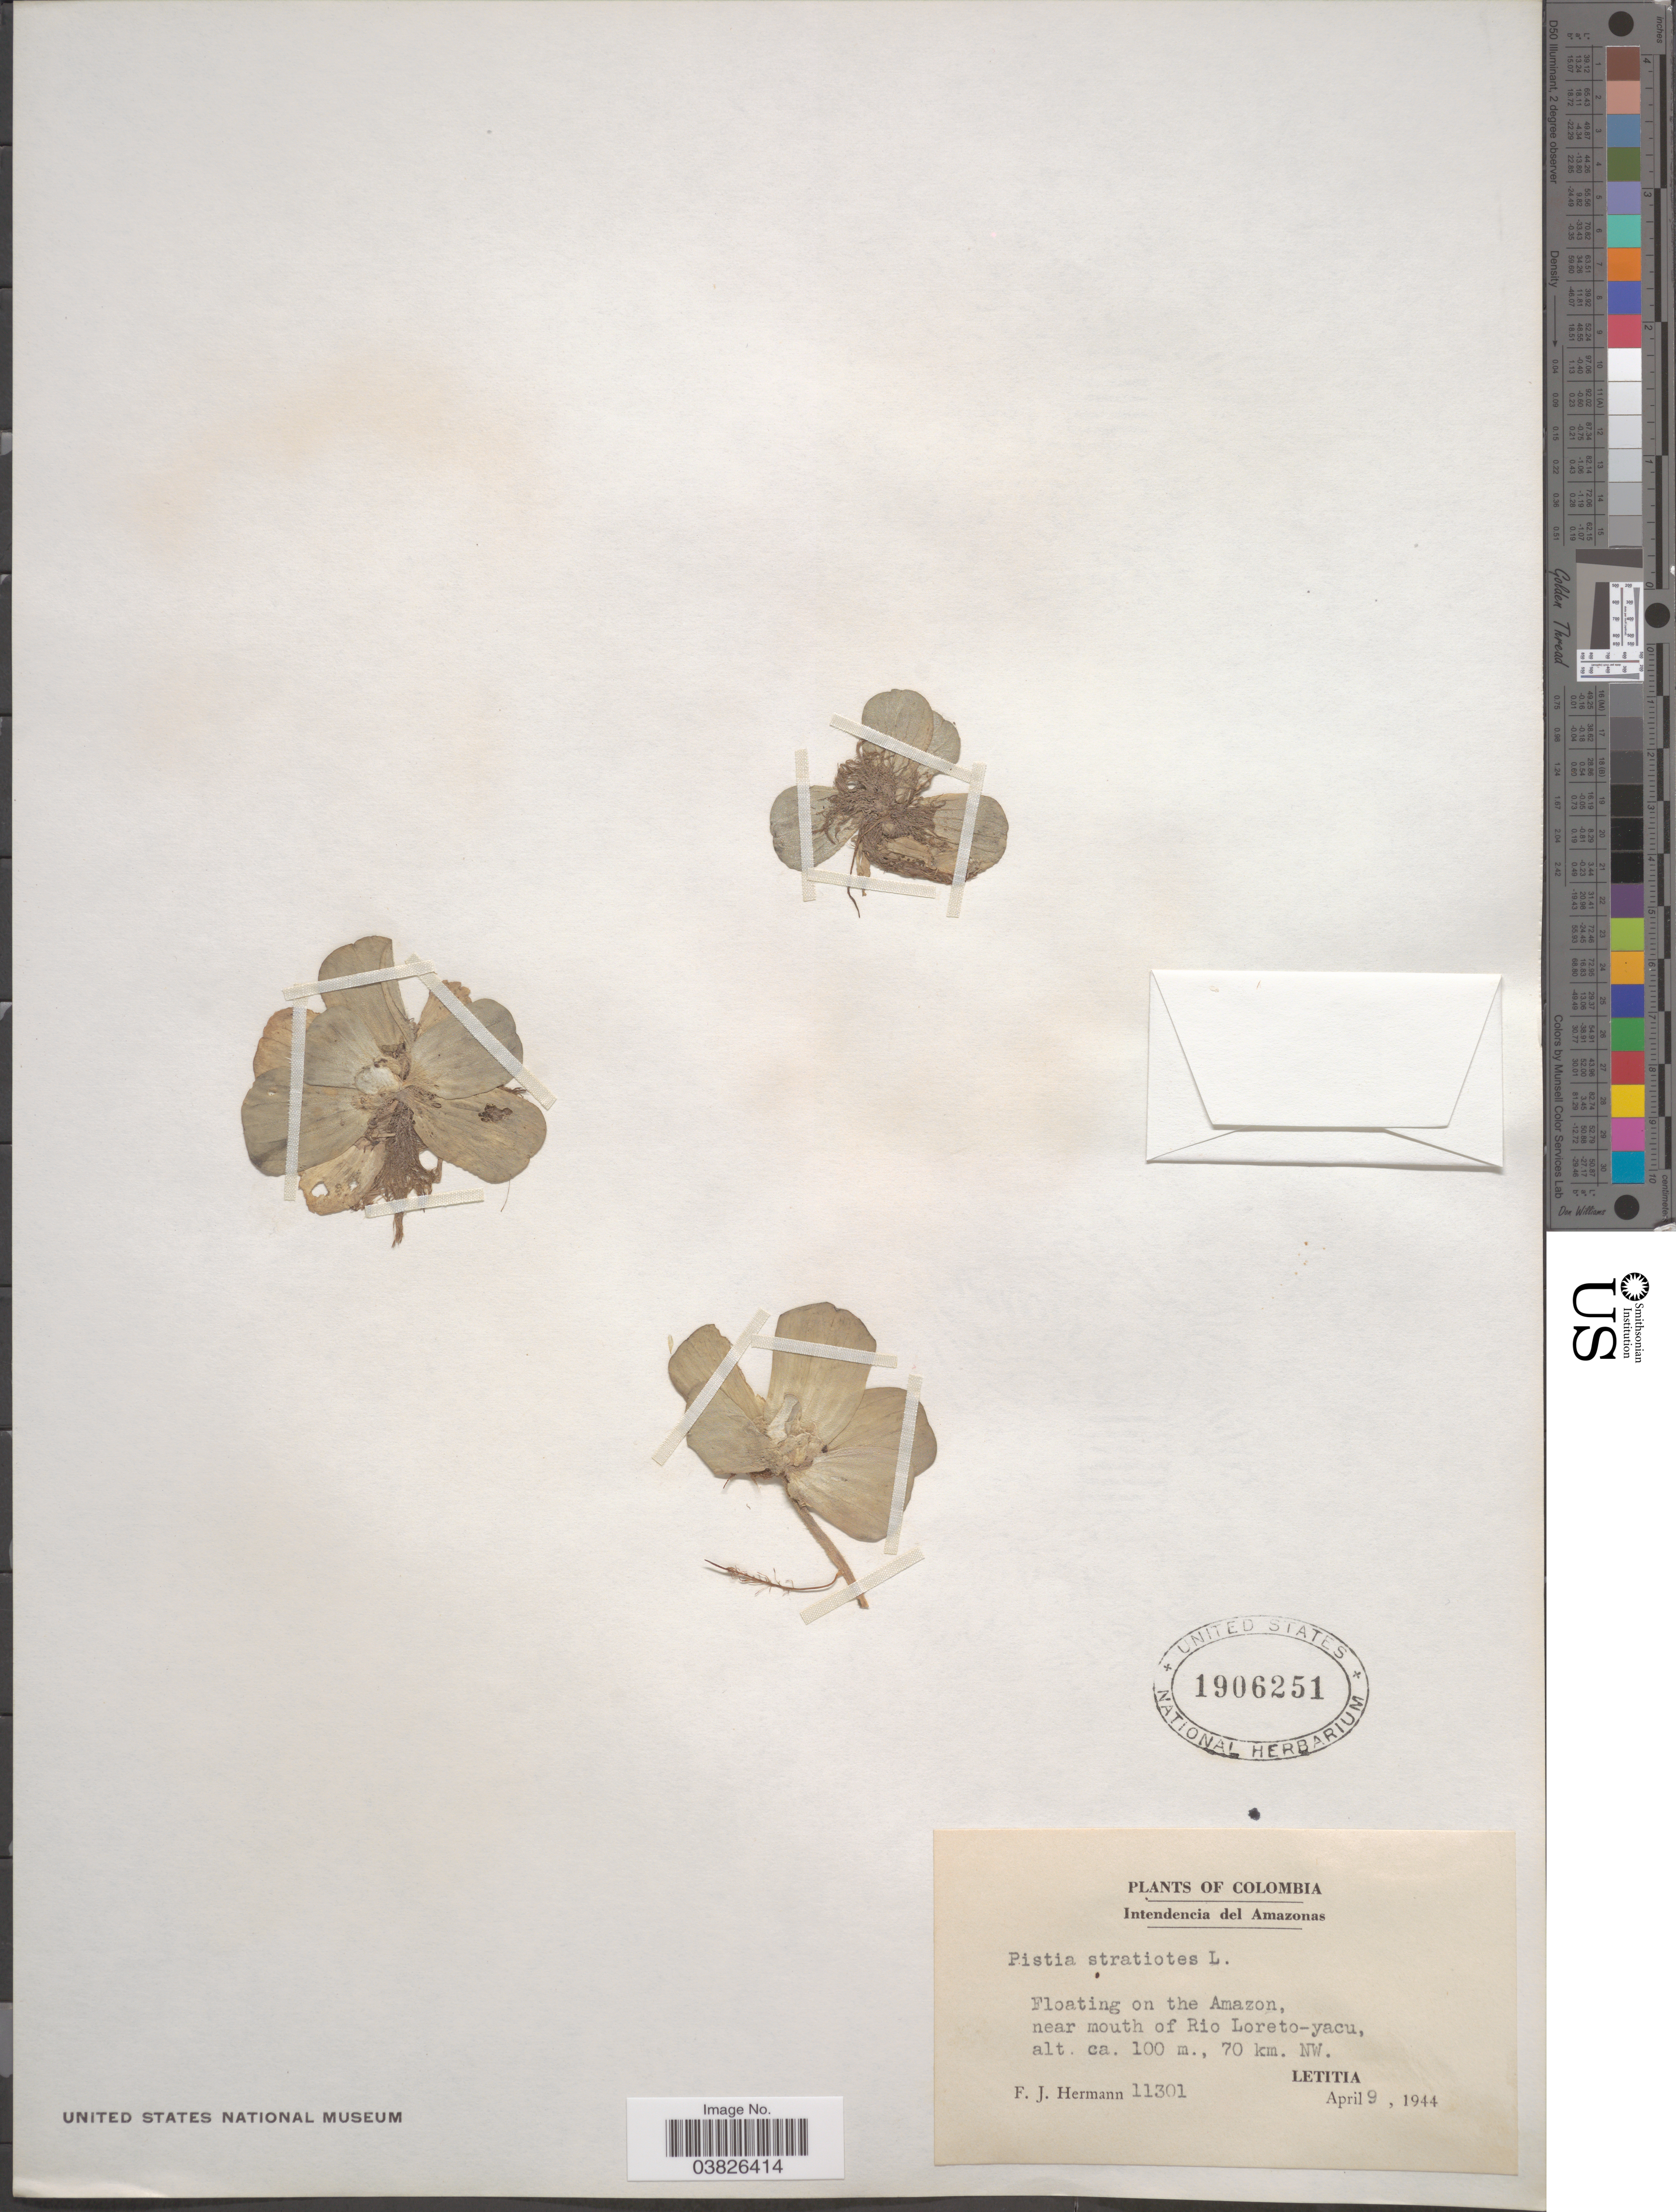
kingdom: Plantae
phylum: Tracheophyta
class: Liliopsida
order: Alismatales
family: Araceae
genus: Pistia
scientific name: Pistia stratiotes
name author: L.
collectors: F. J. Hermann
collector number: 11301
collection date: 1944-04-09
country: Colombia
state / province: Amazônas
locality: Intendencia del Amazonas. On the Amazon, near mouth of Rio Loreto-yacu, 70 km. NW. Letitia.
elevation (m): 100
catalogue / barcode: US 1906251